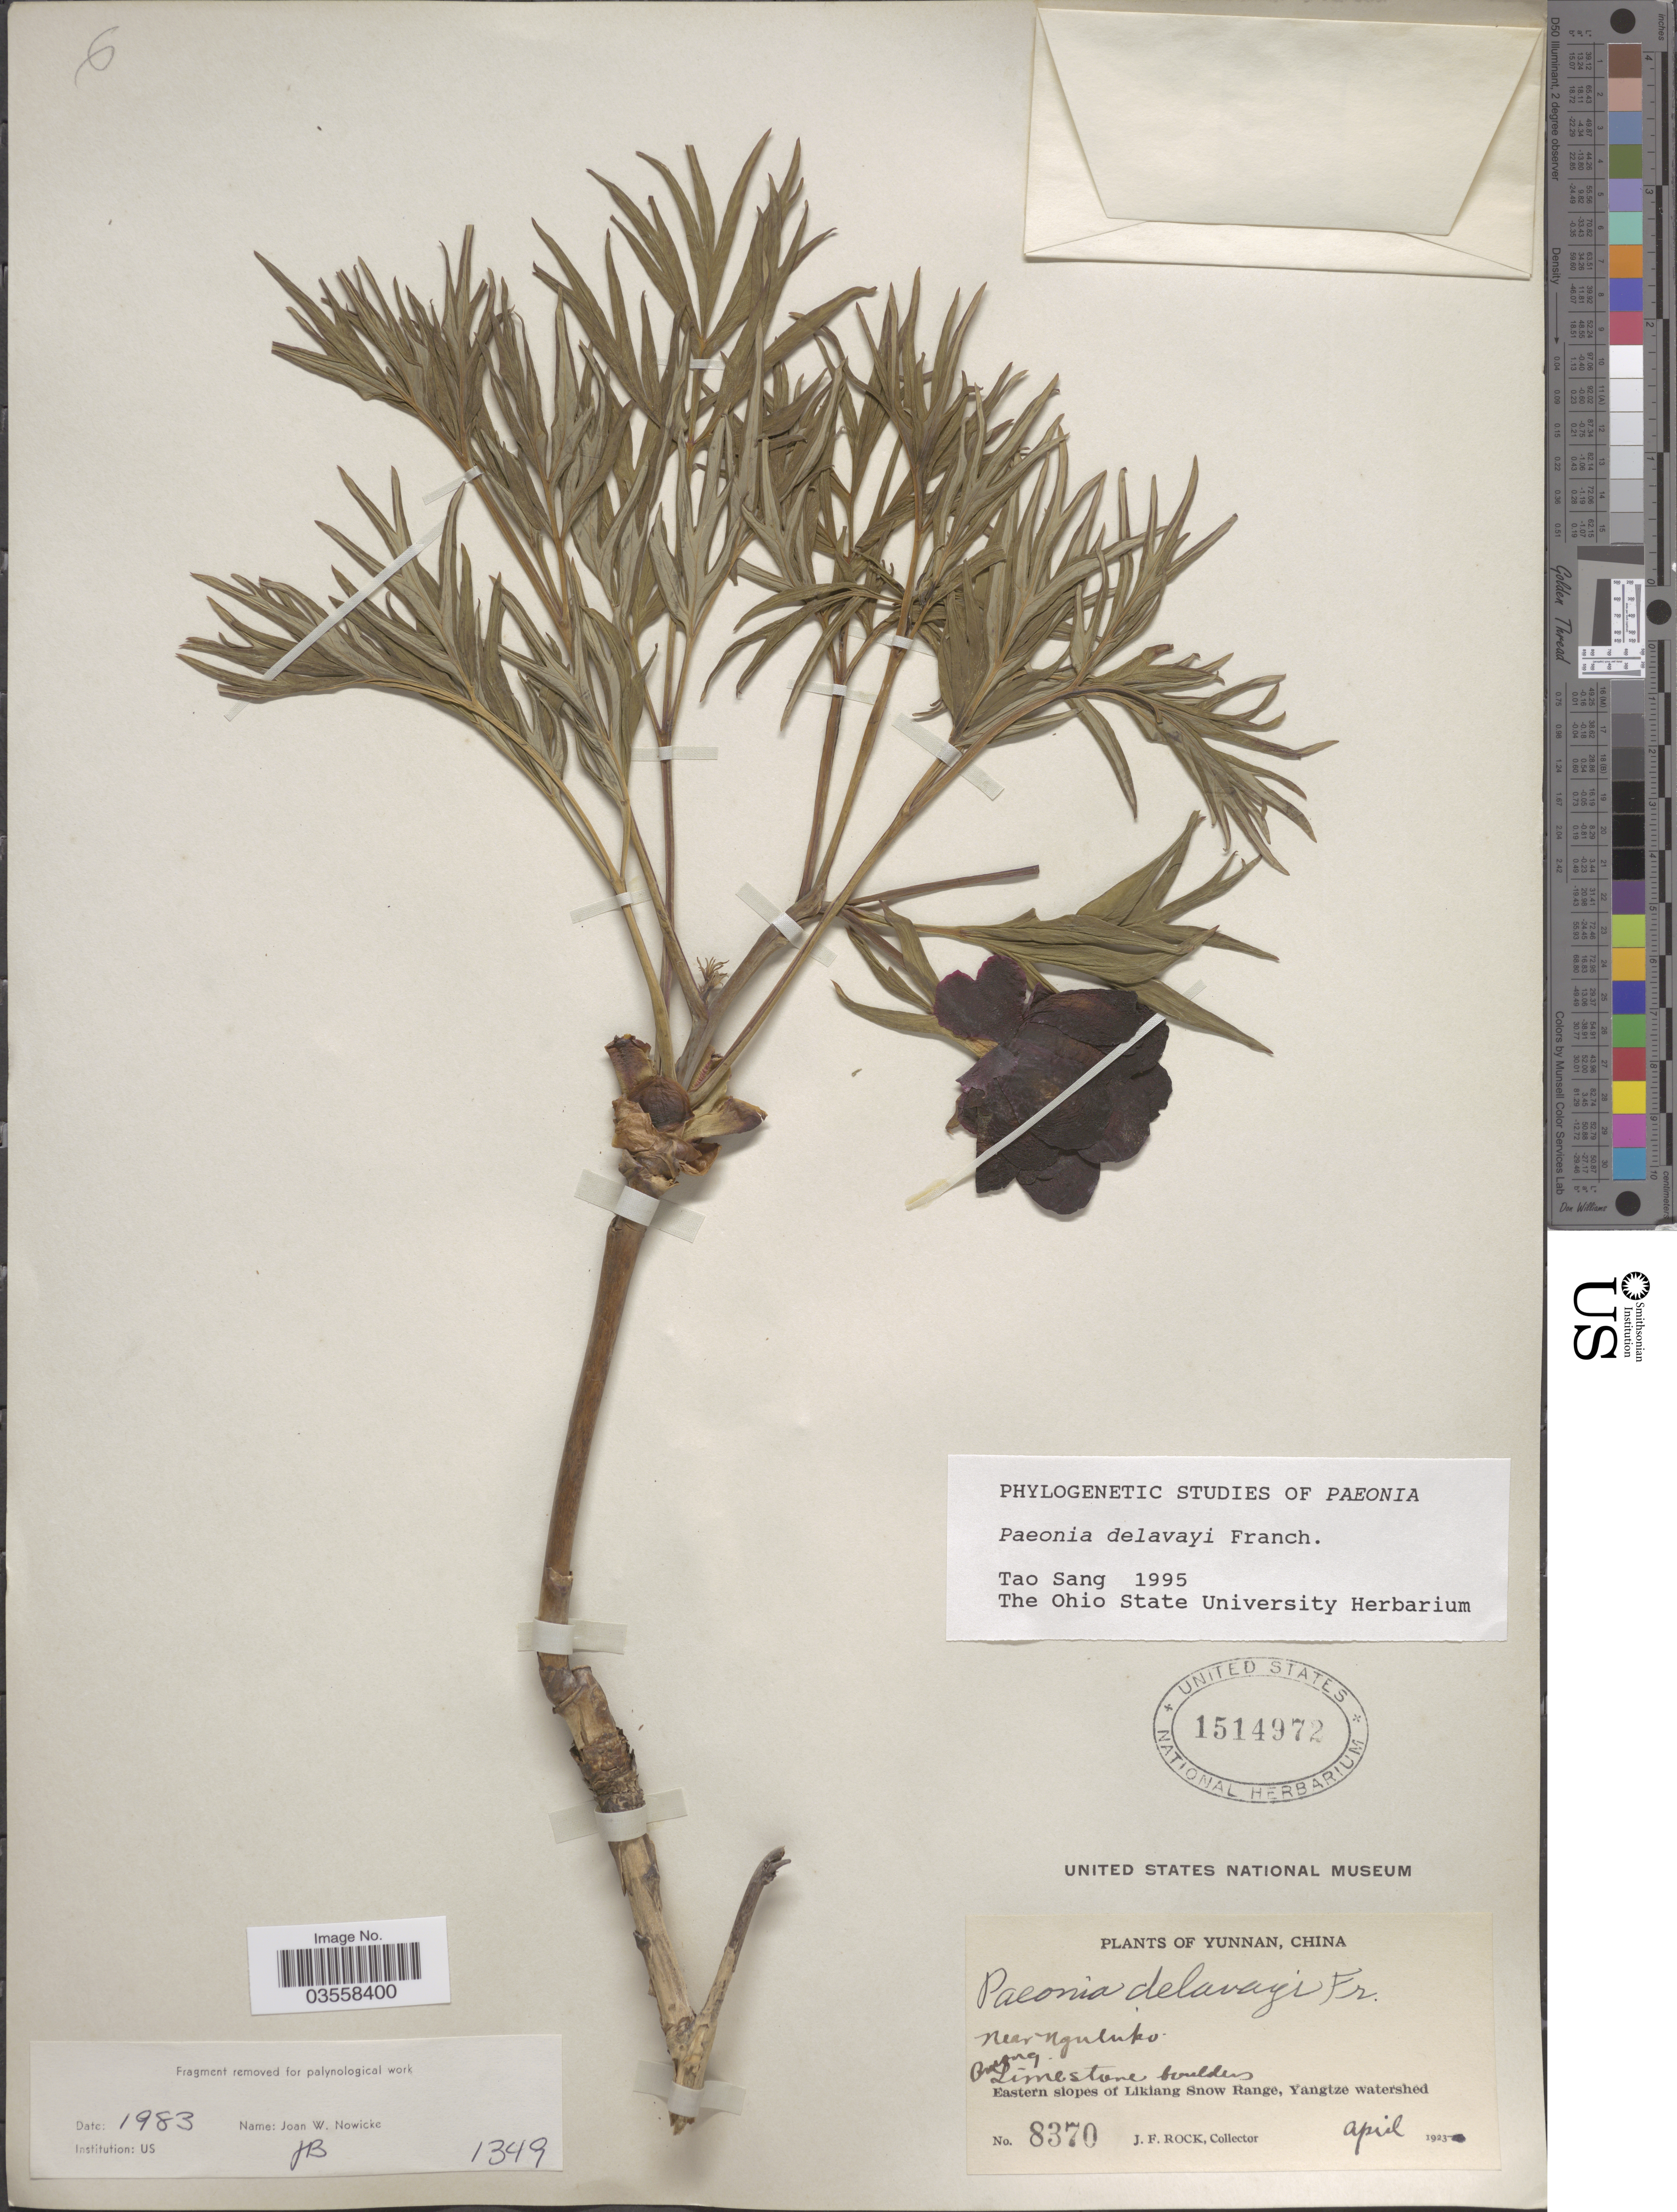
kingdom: Plantae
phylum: Tracheophyta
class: Magnoliopsida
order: Saxifragales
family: Paeoniaceae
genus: Paeonia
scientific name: Paeonia delavayi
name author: Franch.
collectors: J. Rock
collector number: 8370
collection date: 1923-04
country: China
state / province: Yunnan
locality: Near Nguluko. Eastern slopes of Likiang Snow Range, Yangtze watershed.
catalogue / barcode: US 1514972